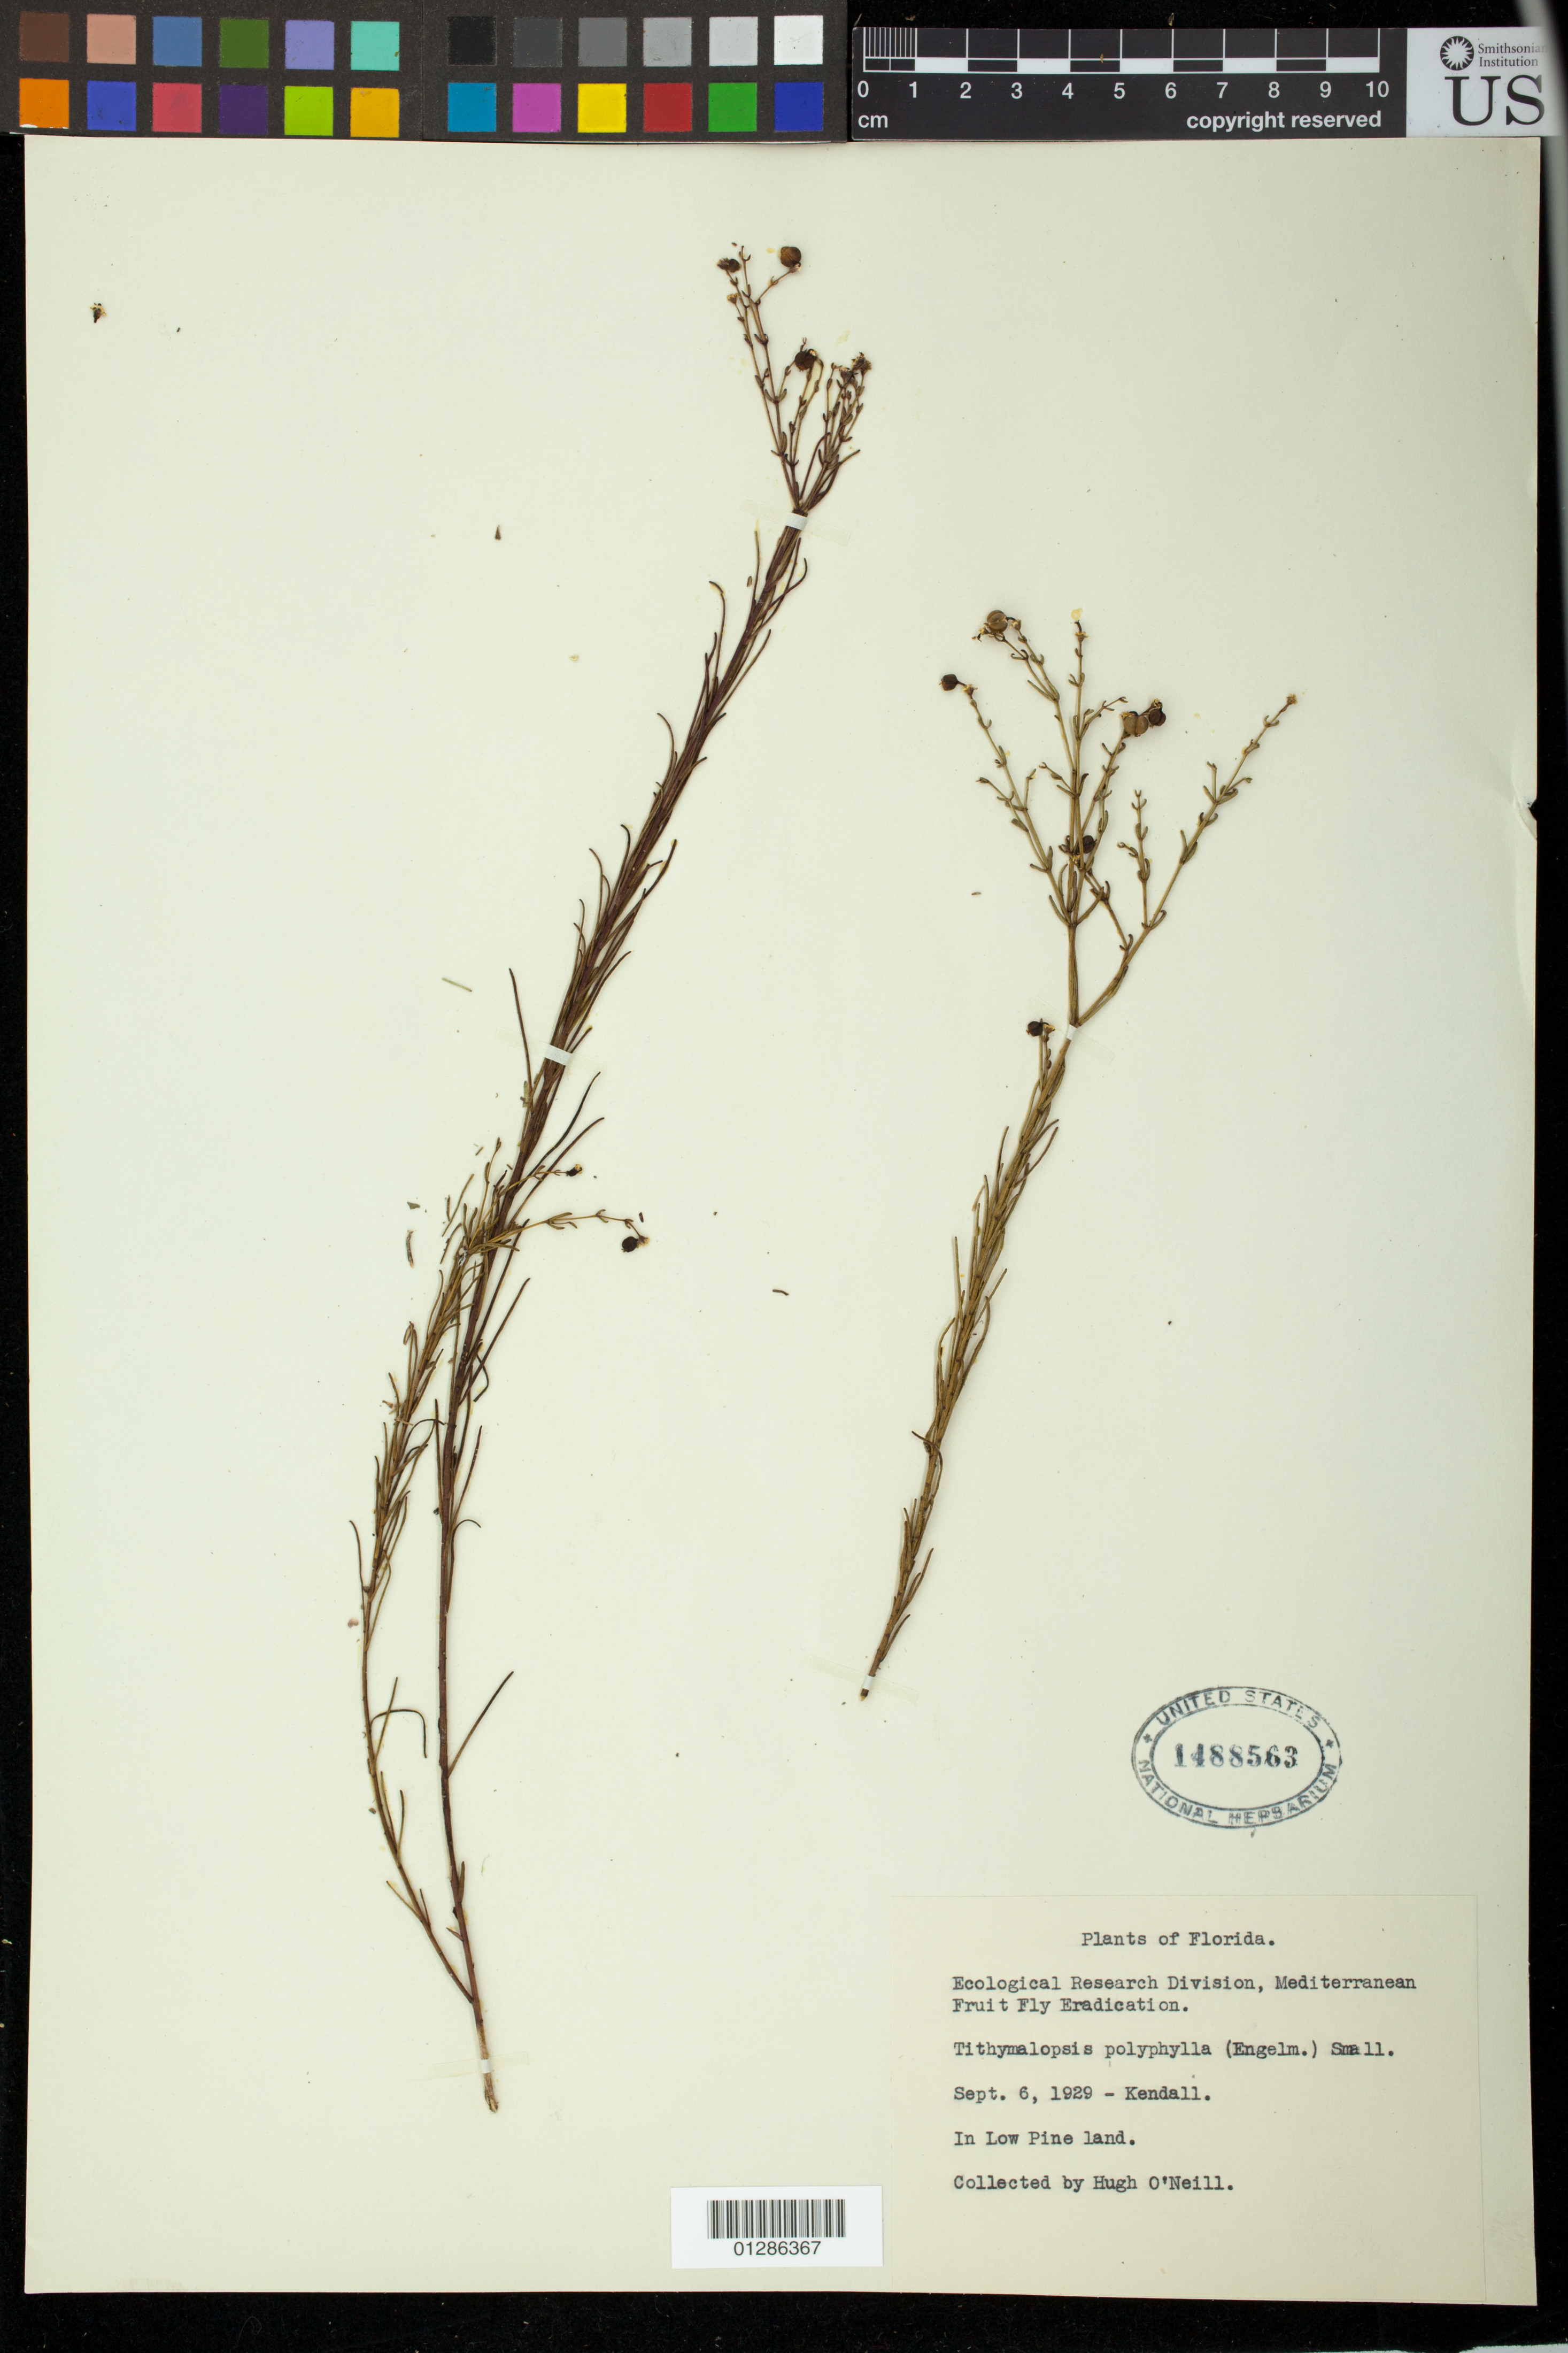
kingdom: Plantae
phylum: Tracheophyta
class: Magnoliopsida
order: Malpighiales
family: Euphorbiaceae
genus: Euphorbia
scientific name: Euphorbia polyphylla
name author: Engelm. ex Holz.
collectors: H. O'Neill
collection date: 1929-09-06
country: United States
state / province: Florida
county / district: Miami-Dade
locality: Kendall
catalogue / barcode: US 1488563